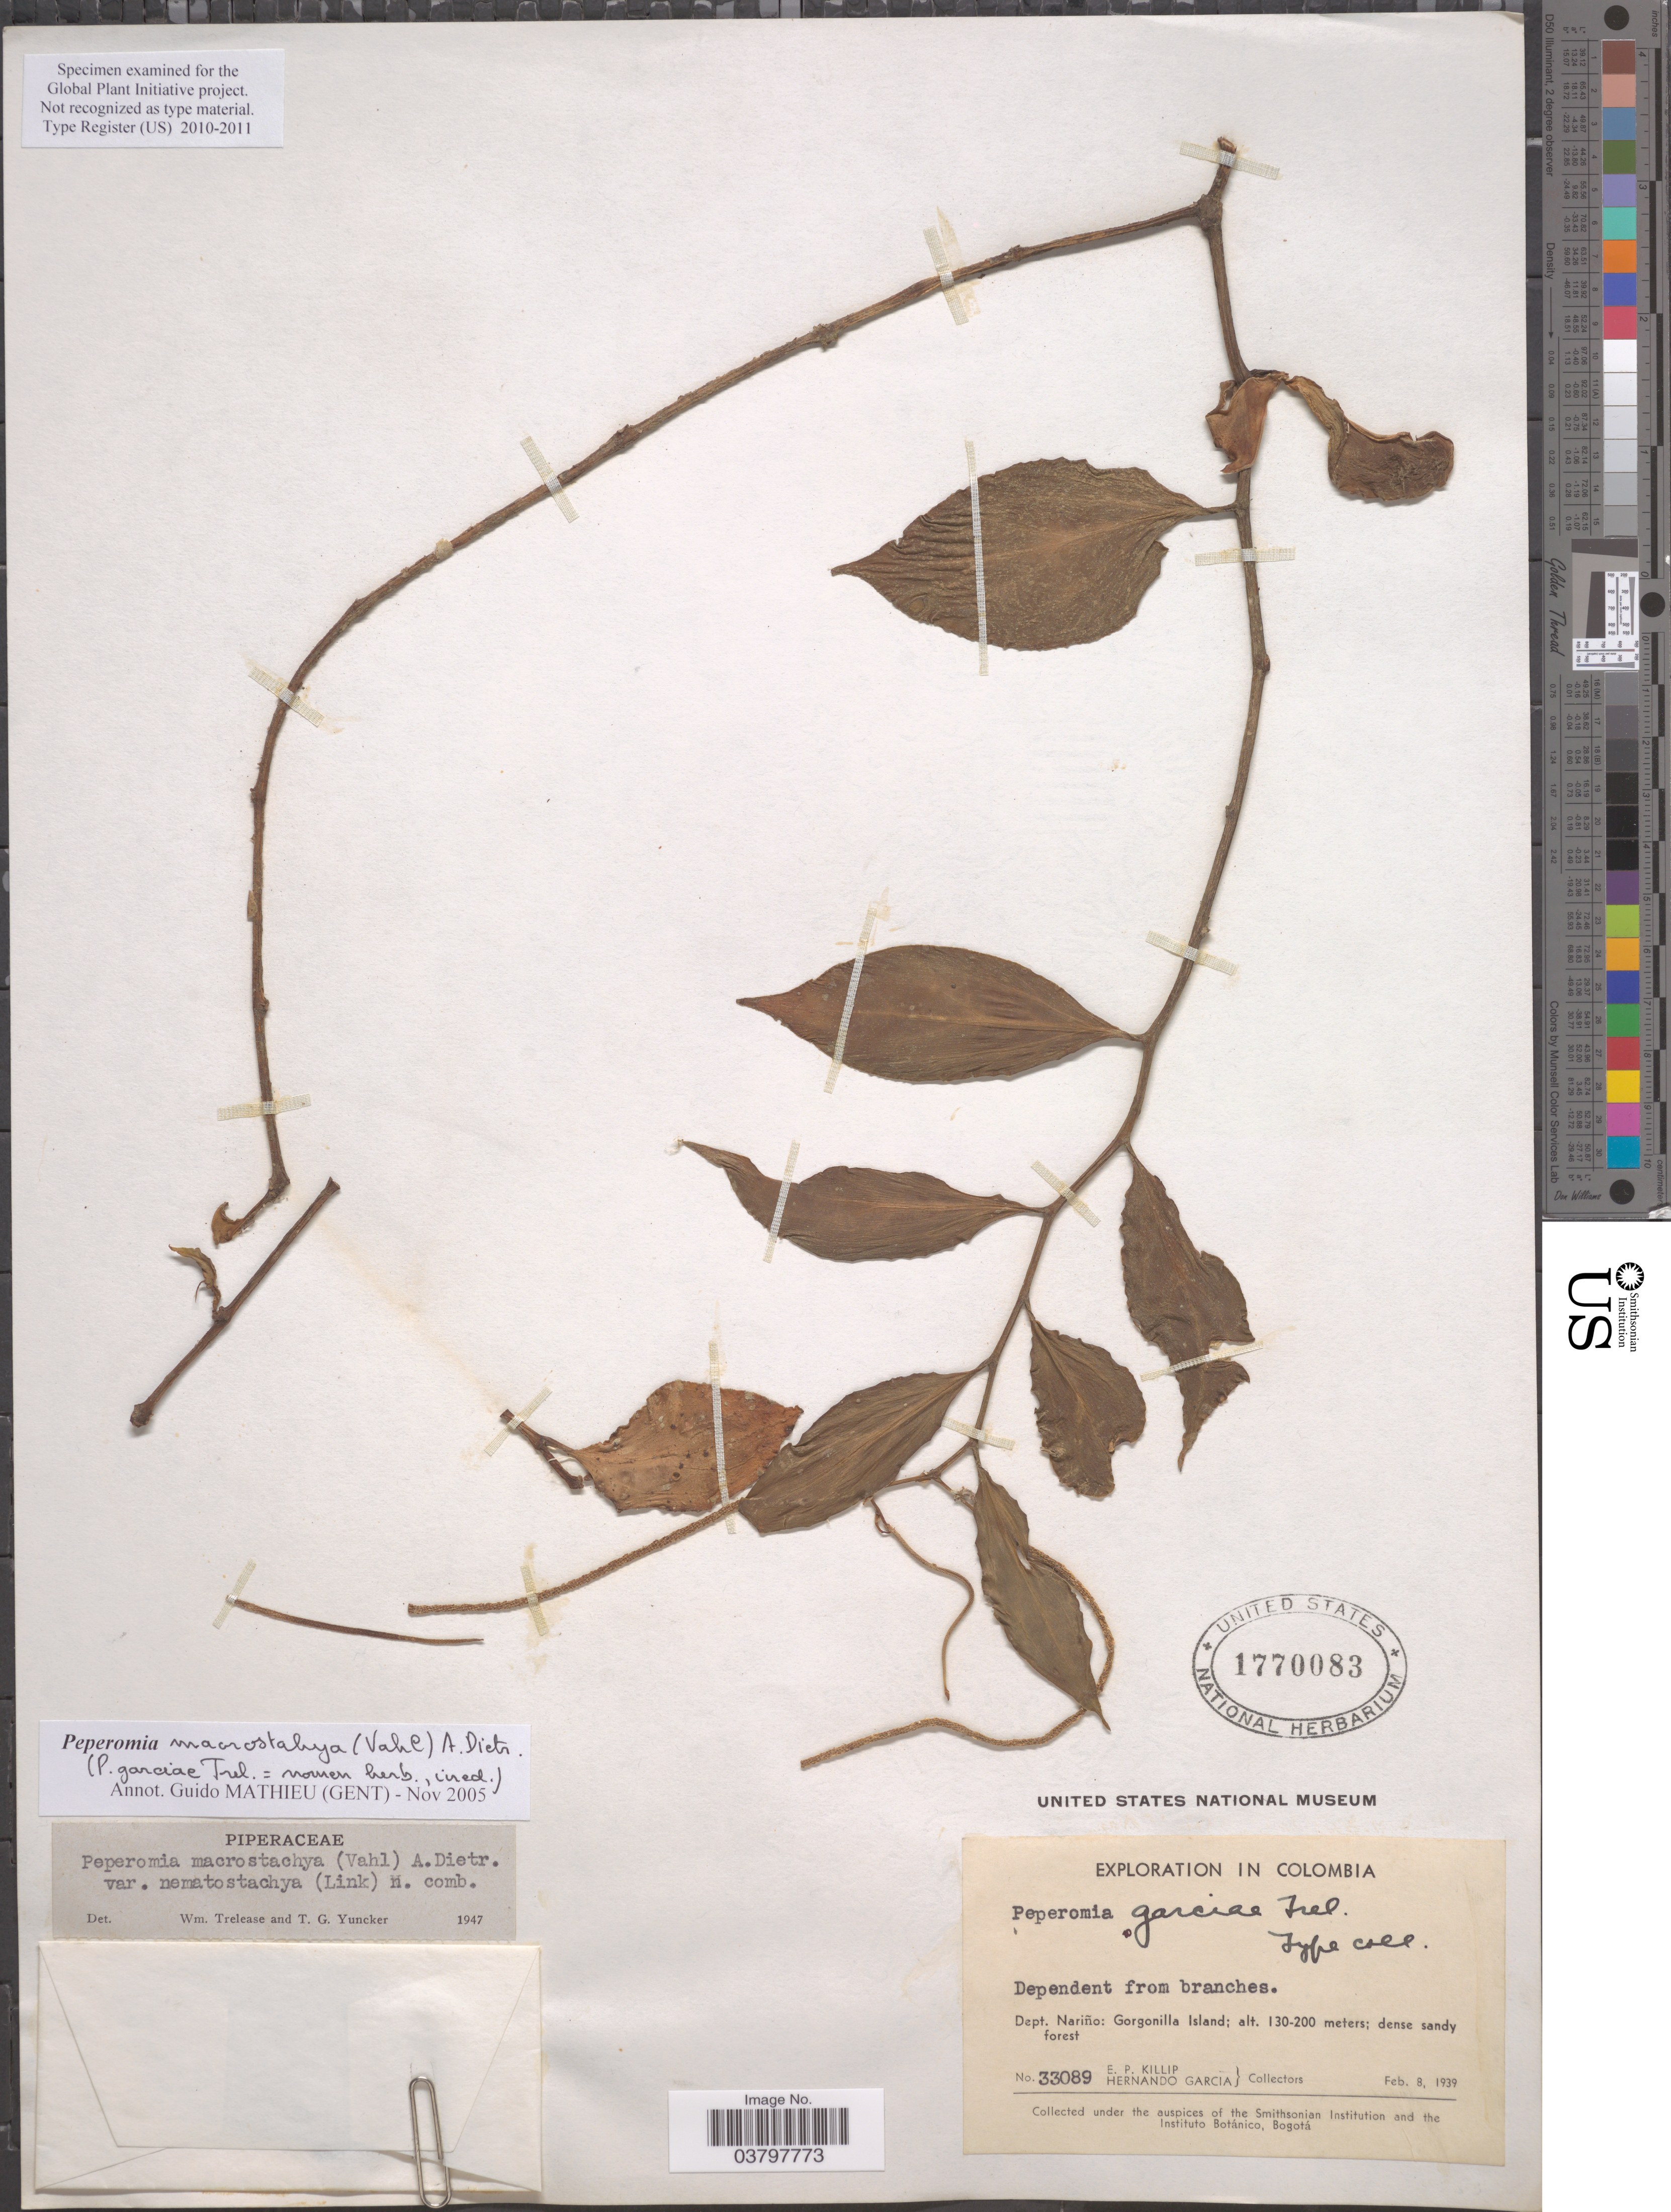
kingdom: Plantae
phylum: Tracheophyta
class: Magnoliopsida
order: Piperales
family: Piperaceae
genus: Peperomia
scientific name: Peperomia macrotricha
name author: C. DC.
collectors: E. P. Killip & H. Garcia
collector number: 33089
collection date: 1939-02-08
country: Colombia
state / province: Nariño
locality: Dept. Nariño: Gorgonilla Island.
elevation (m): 130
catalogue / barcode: US 1770083